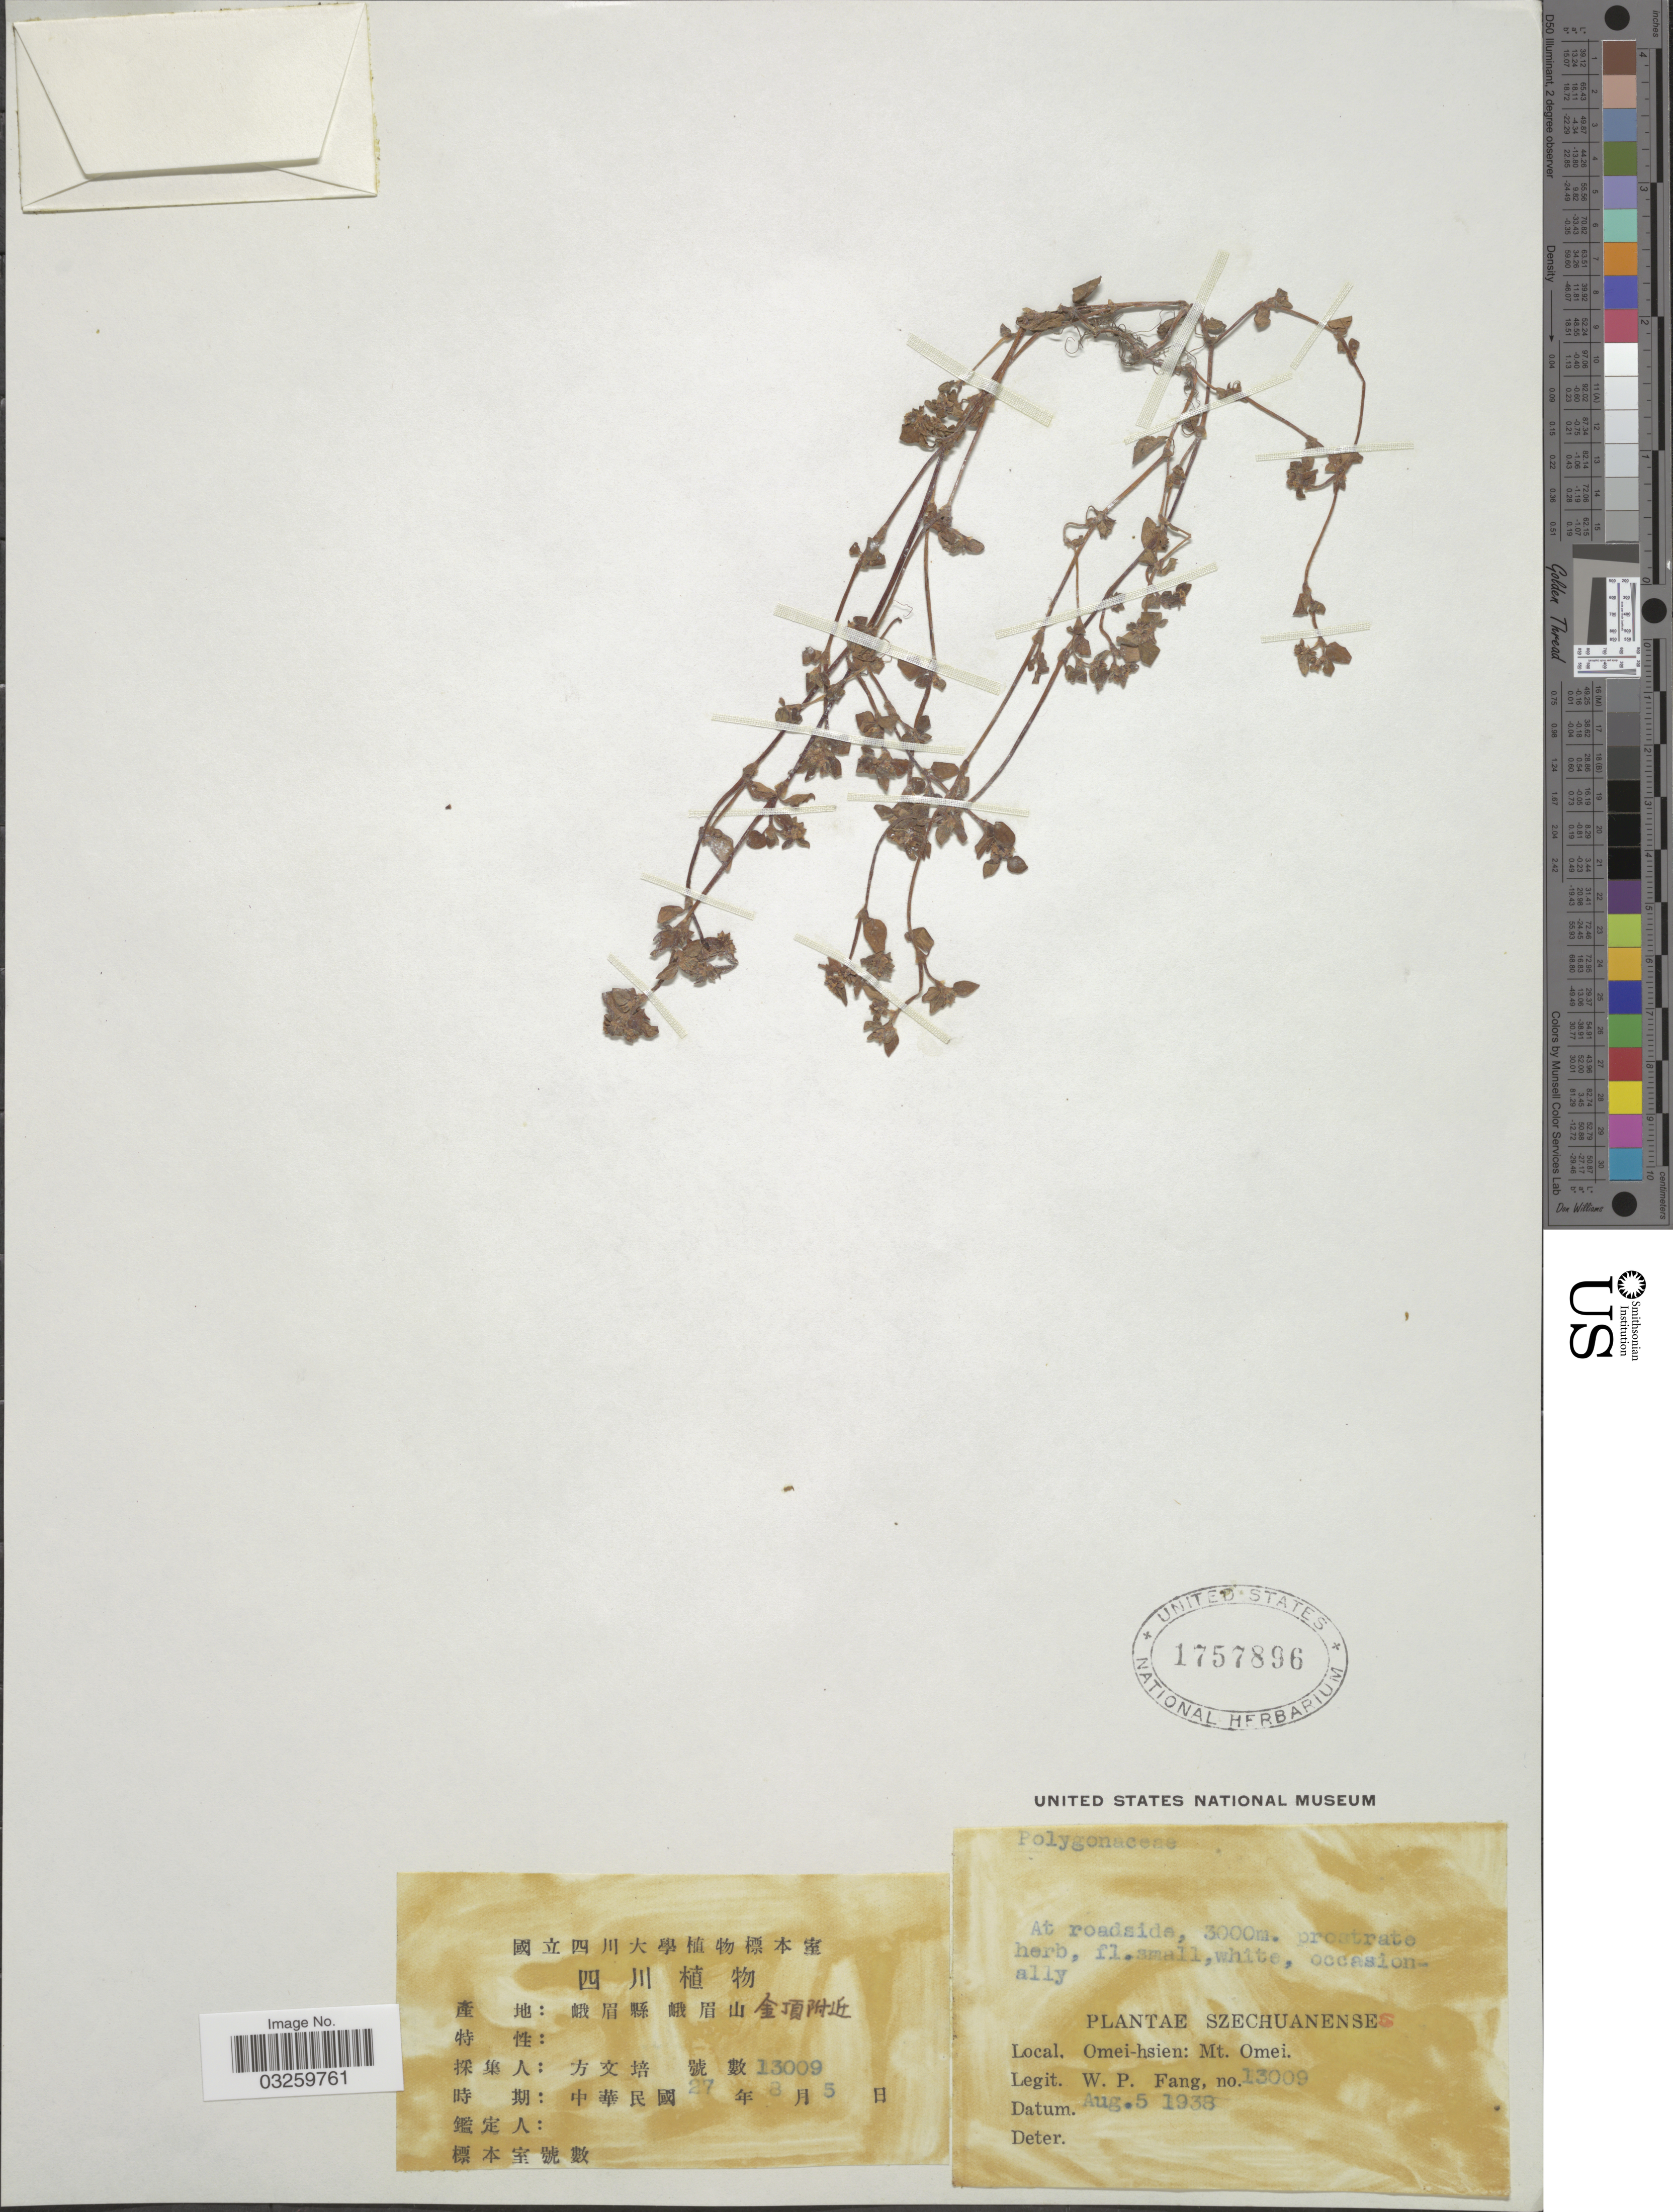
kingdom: Plantae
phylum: Tracheophyta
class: Magnoliopsida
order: Caryophyllales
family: Polygonaceae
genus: Polygonum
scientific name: Polygonum sp.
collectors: W. P. Fang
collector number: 13009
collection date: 1938-08-05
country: China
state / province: Sichuan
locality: Szechuanenses. Omei-hsien: Mt. Omei.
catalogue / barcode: US 1757896